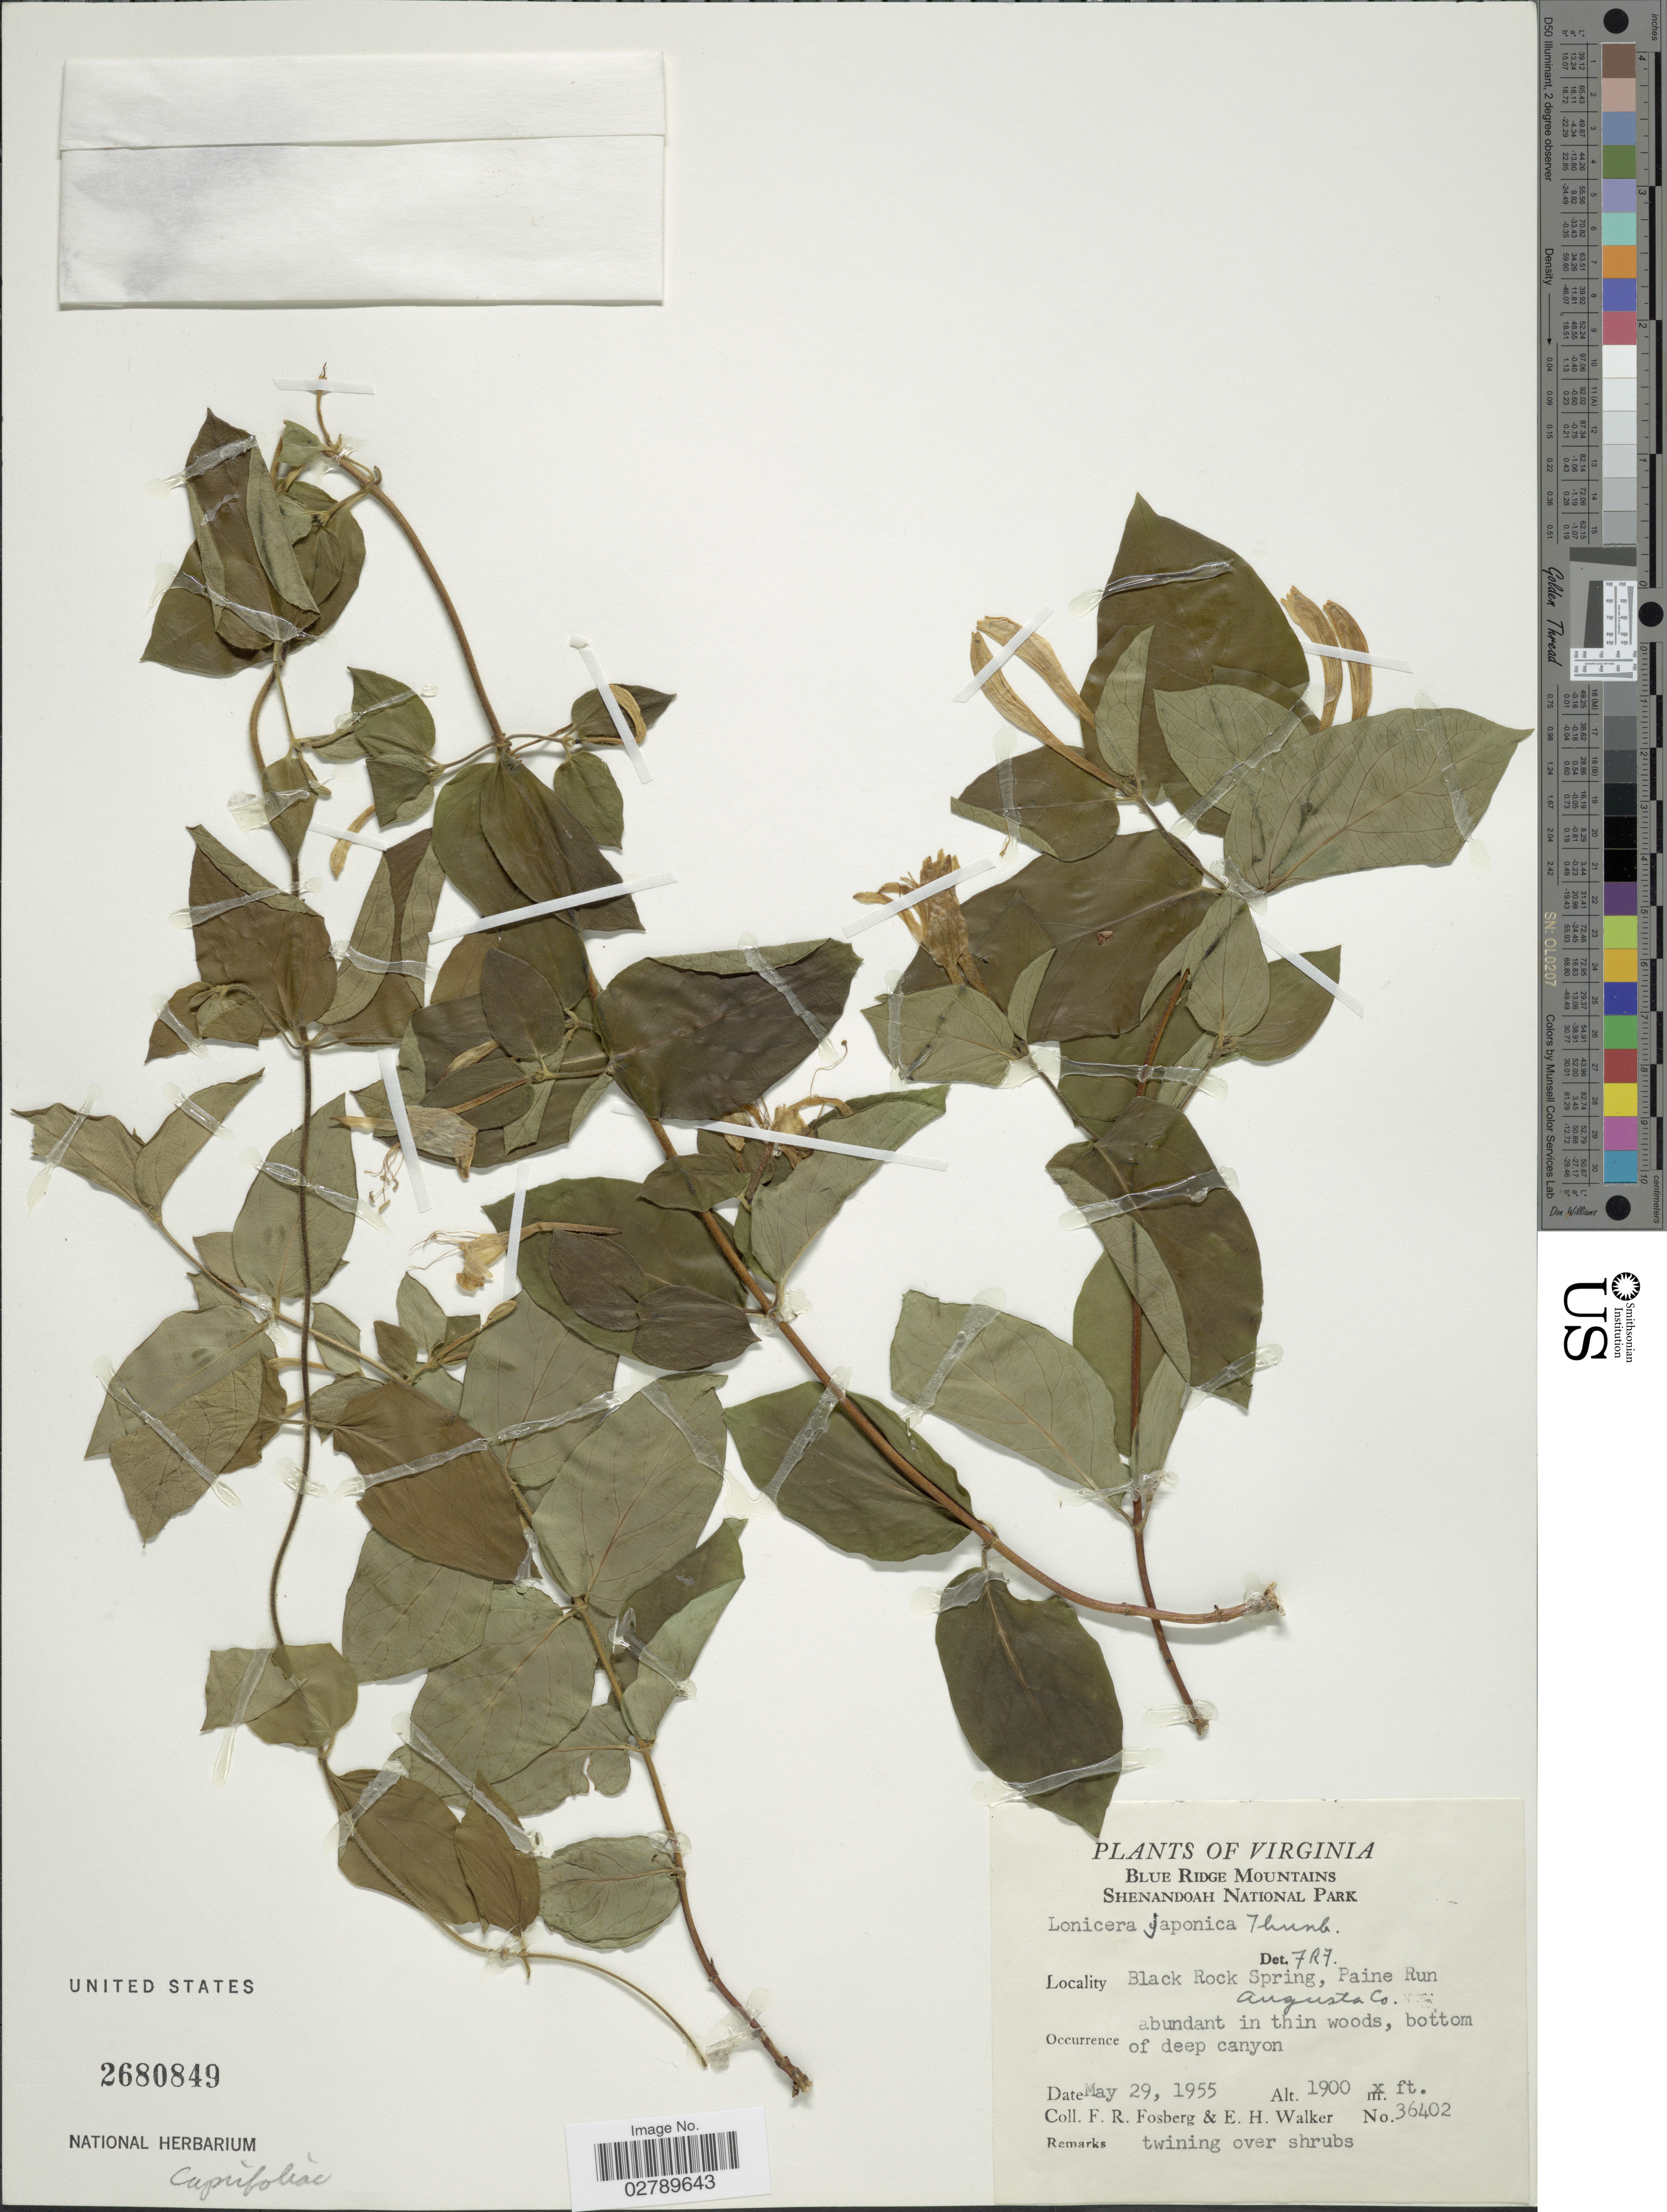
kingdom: Plantae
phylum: Tracheophyta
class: Magnoliopsida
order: Dipsacales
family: Caprifoliaceae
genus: Lonicera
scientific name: Lonicera japonica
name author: Thunb.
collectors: F. R. Fosberg & E. H. Walker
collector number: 36402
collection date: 1955-05-29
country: United States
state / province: Virginia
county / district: Augusta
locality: Blue Ridge Mountains. Shenandoah National Park. Black Rock Spring, Paine Run. Augusta Co.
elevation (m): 579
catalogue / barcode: US 2680849